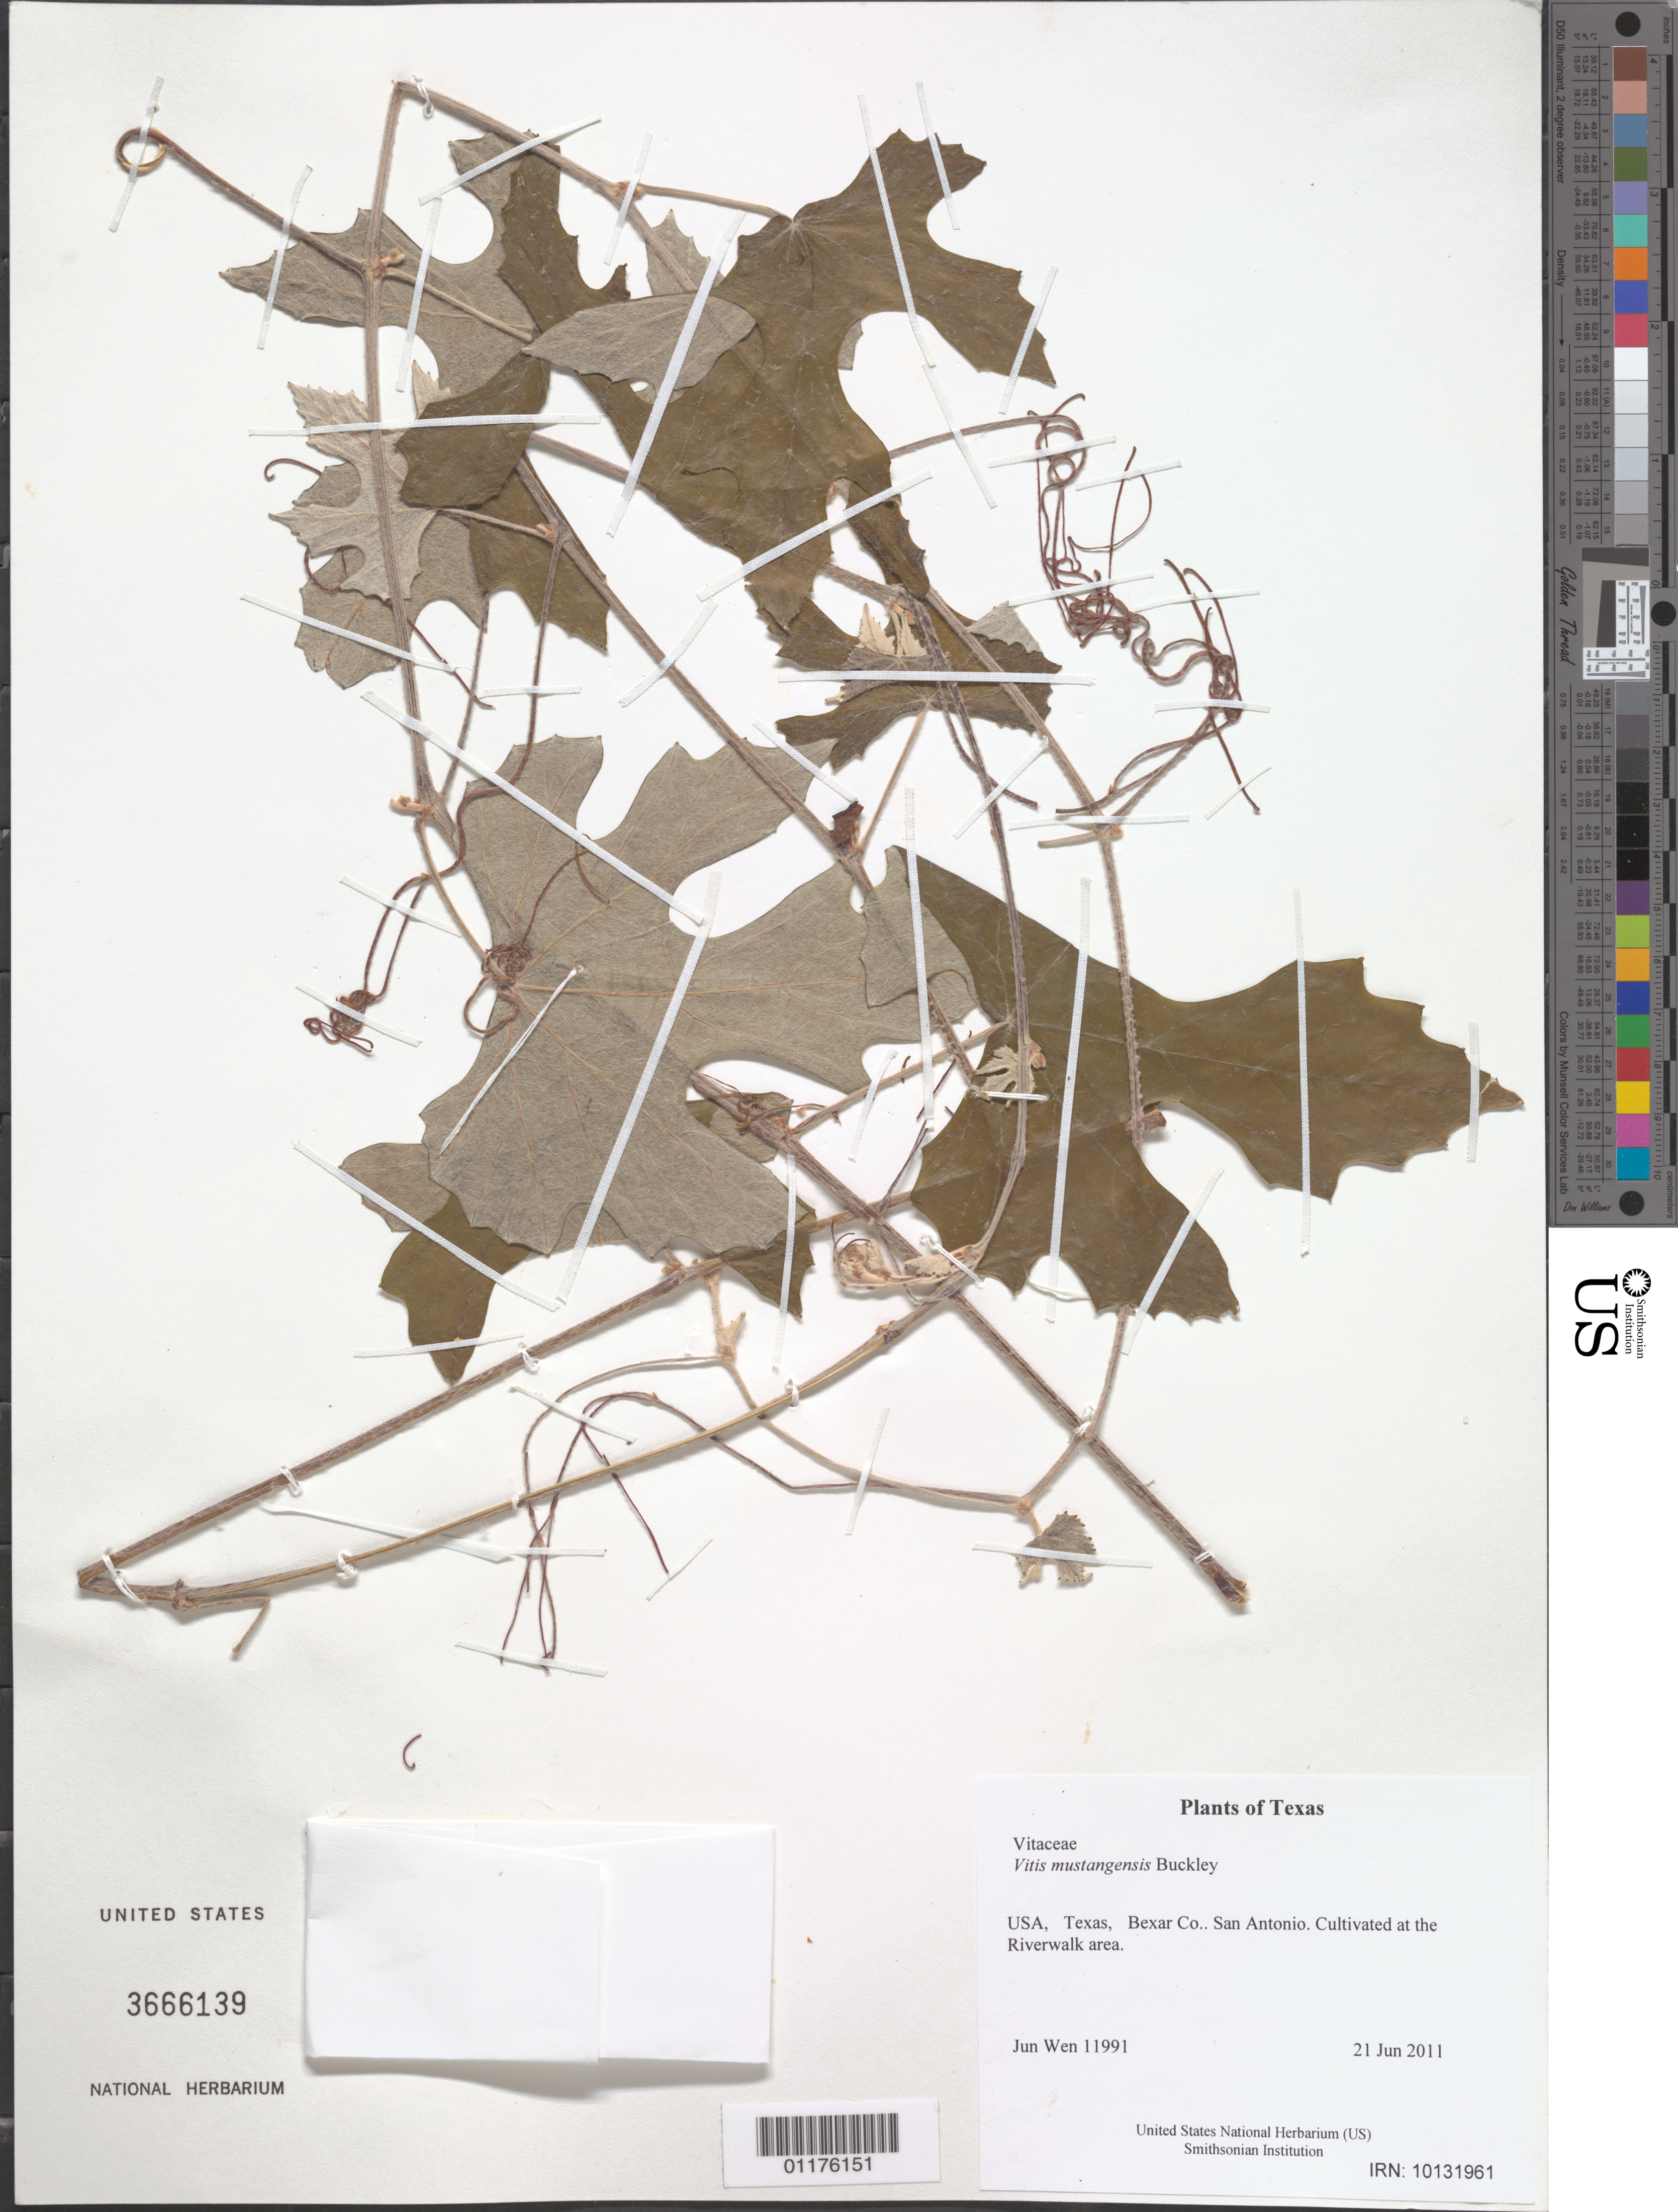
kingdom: Plantae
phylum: Tracheophyta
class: Magnoliopsida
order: Vitales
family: Vitaceae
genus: Vitis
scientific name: Vitis mustangensis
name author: Buckley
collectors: J. Wen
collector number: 11991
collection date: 2011-06-21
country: United States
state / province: Texas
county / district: Bexar Co.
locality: San Antonio.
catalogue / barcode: US 3666139